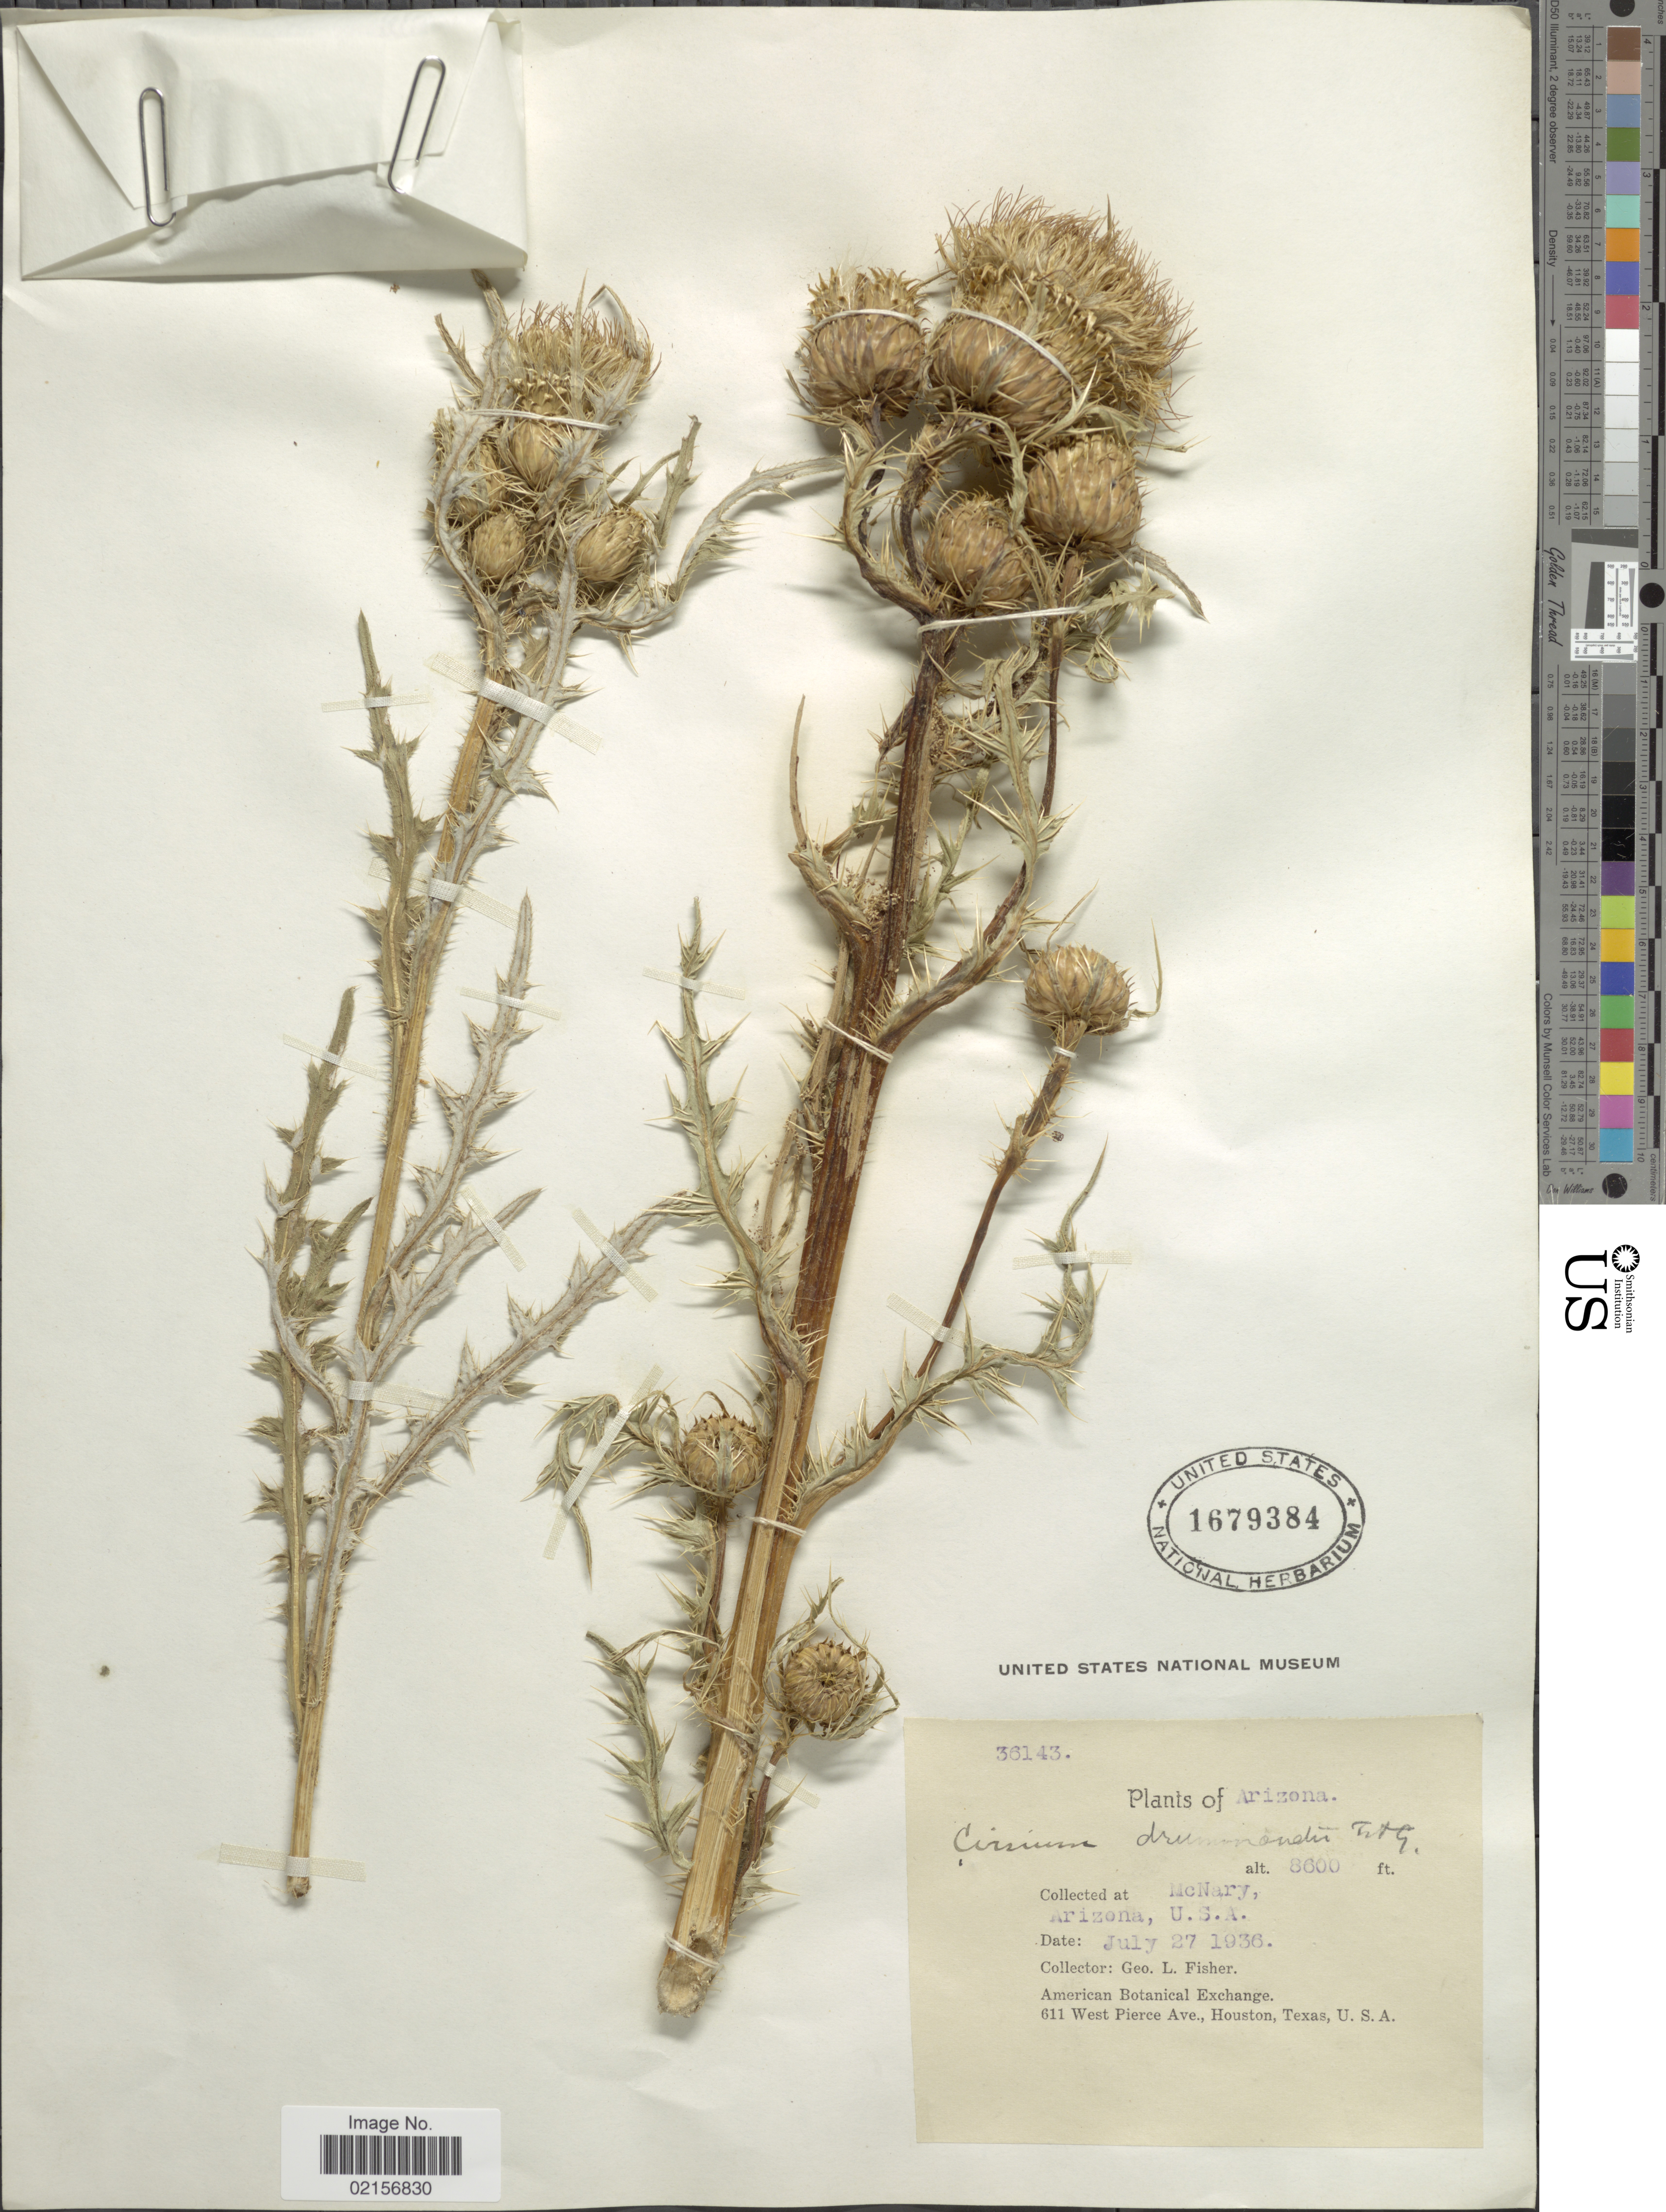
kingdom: Plantae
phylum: Tracheophyta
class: Magnoliopsida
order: Asterales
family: Asteraceae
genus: Cirsium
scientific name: Cirsium drummondii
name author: Torr. & A. Gray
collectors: G. L. Fisher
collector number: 36143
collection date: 1936-07-27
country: United States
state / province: Arizona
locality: McNary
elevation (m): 2621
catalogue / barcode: US 1679384